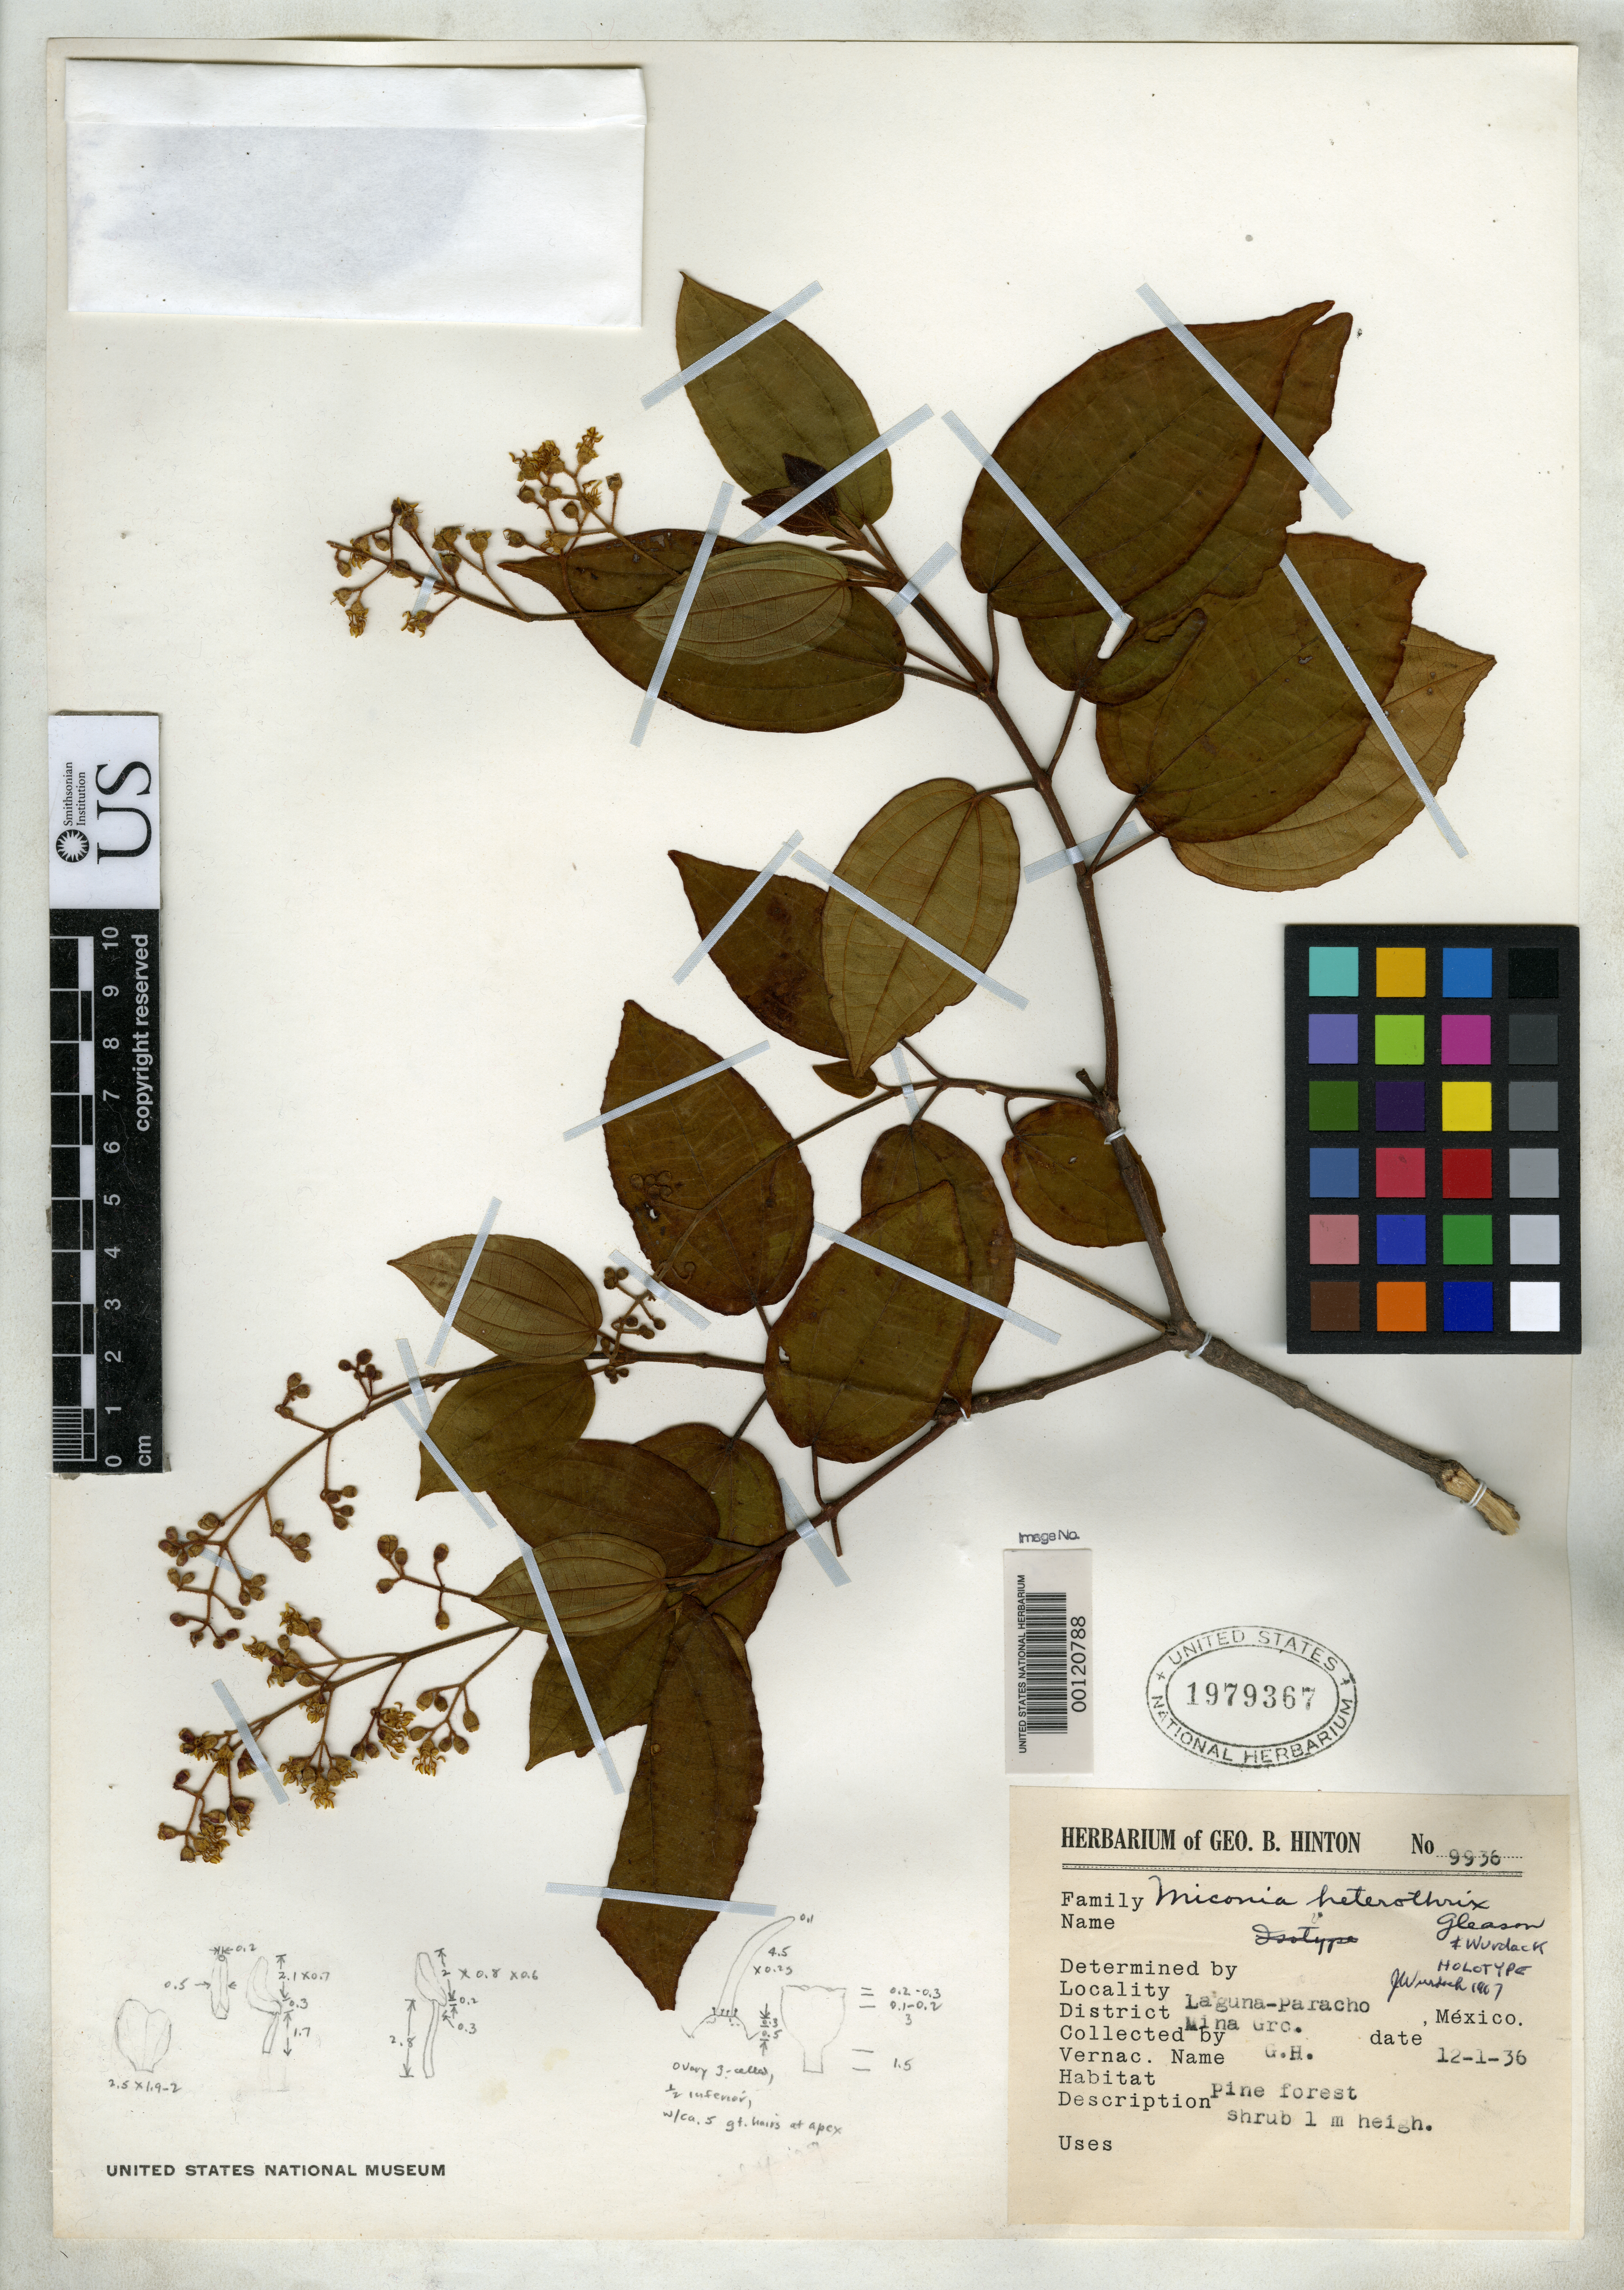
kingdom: Plantae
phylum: Tracheophyta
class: Magnoliopsida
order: Myrtales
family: Melastomataceae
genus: Miconia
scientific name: Miconia heterothrix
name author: Gleason & Wurdack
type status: Holotype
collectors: G. B. Hinton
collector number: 9936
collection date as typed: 12 Jan 1936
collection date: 1936-01-12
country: Mexico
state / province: Guerrero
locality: Laguna-Paracho, Mina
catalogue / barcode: US 1979367